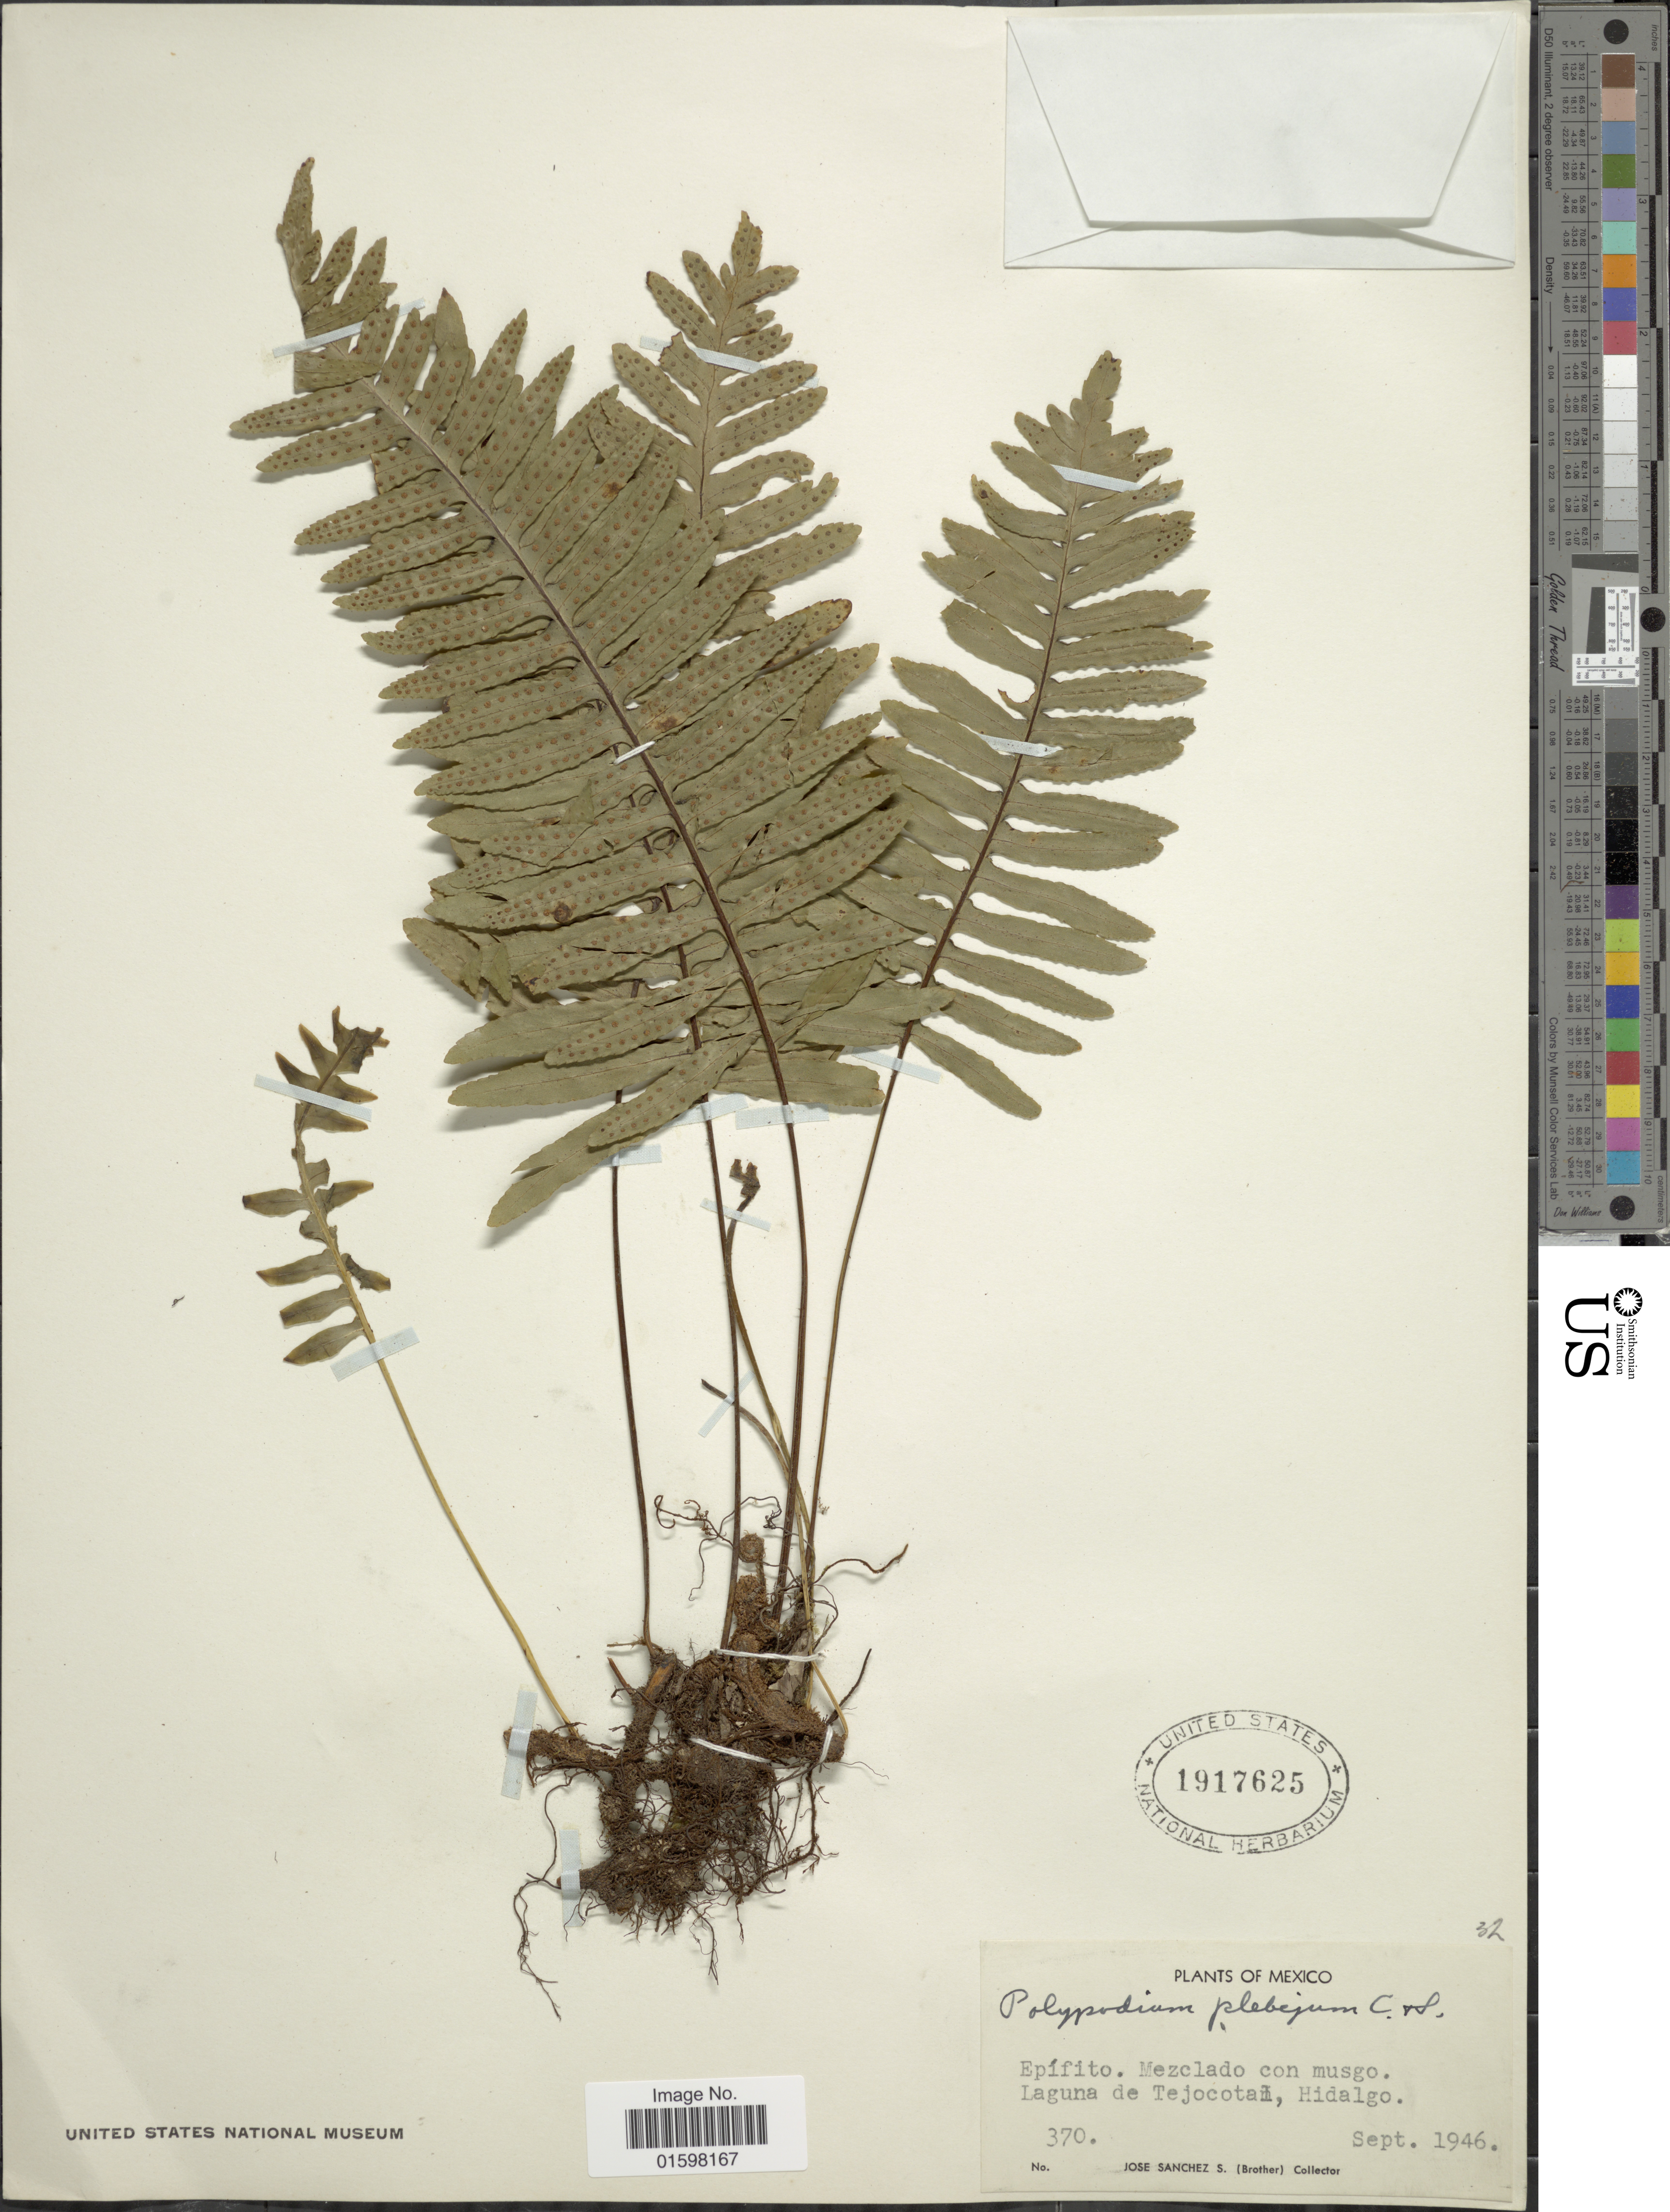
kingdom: Plantae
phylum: Tracheophyta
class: Polypodiopsida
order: Polypodiales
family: Polypodiaceae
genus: Pleopeltis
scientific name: Pleopeltis plebeia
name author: (Schltdl. ex Cham.) A.R. Sm. & Tejero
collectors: J. Sanchez S.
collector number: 370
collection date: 1946-09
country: Mexico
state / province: Hidalgo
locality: Epifito, Mezclado con musgo. Laguna de Tejocotai, Hidalgo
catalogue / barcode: US 1917625